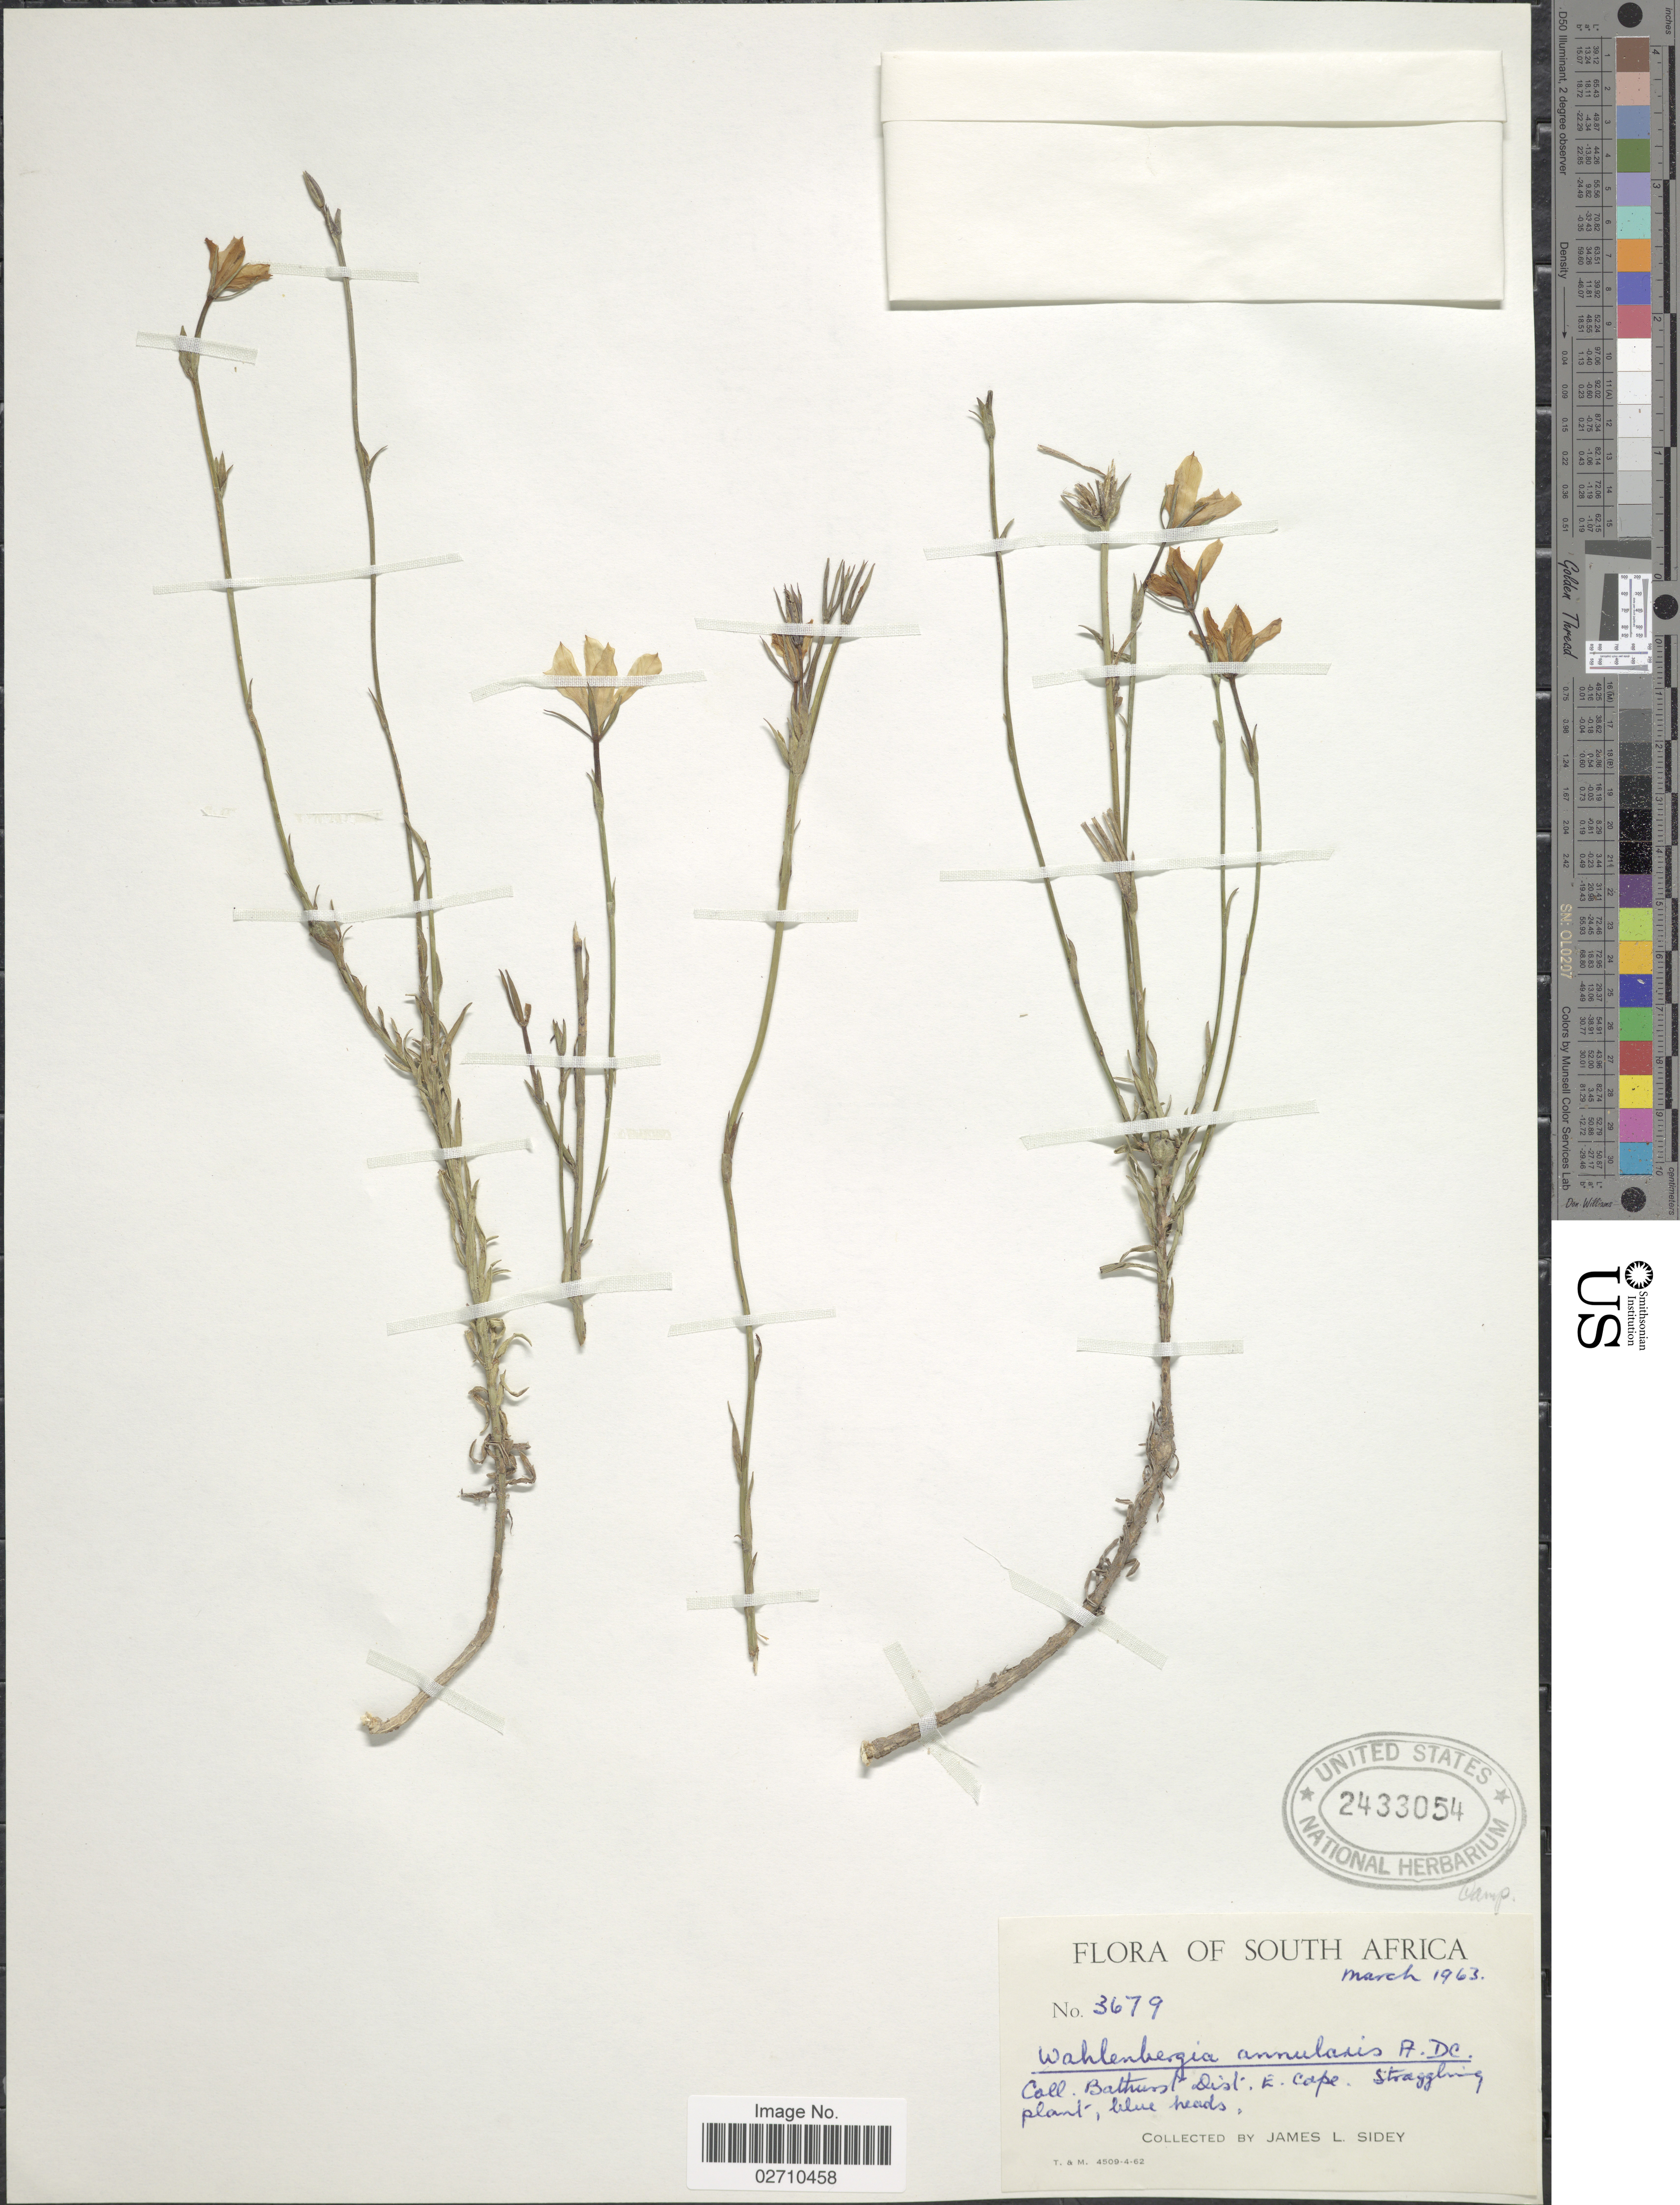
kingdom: Plantae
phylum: Tracheophyta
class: Magnoliopsida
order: Asterales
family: Campanulaceae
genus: Wahlenbergia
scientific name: Wahlenbergia annularis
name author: A. DC.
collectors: J. L. Sidey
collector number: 3679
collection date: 1963-03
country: South Africa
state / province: Eastern Cape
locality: Bathurst Dist., E. Cape.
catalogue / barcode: US 2433054